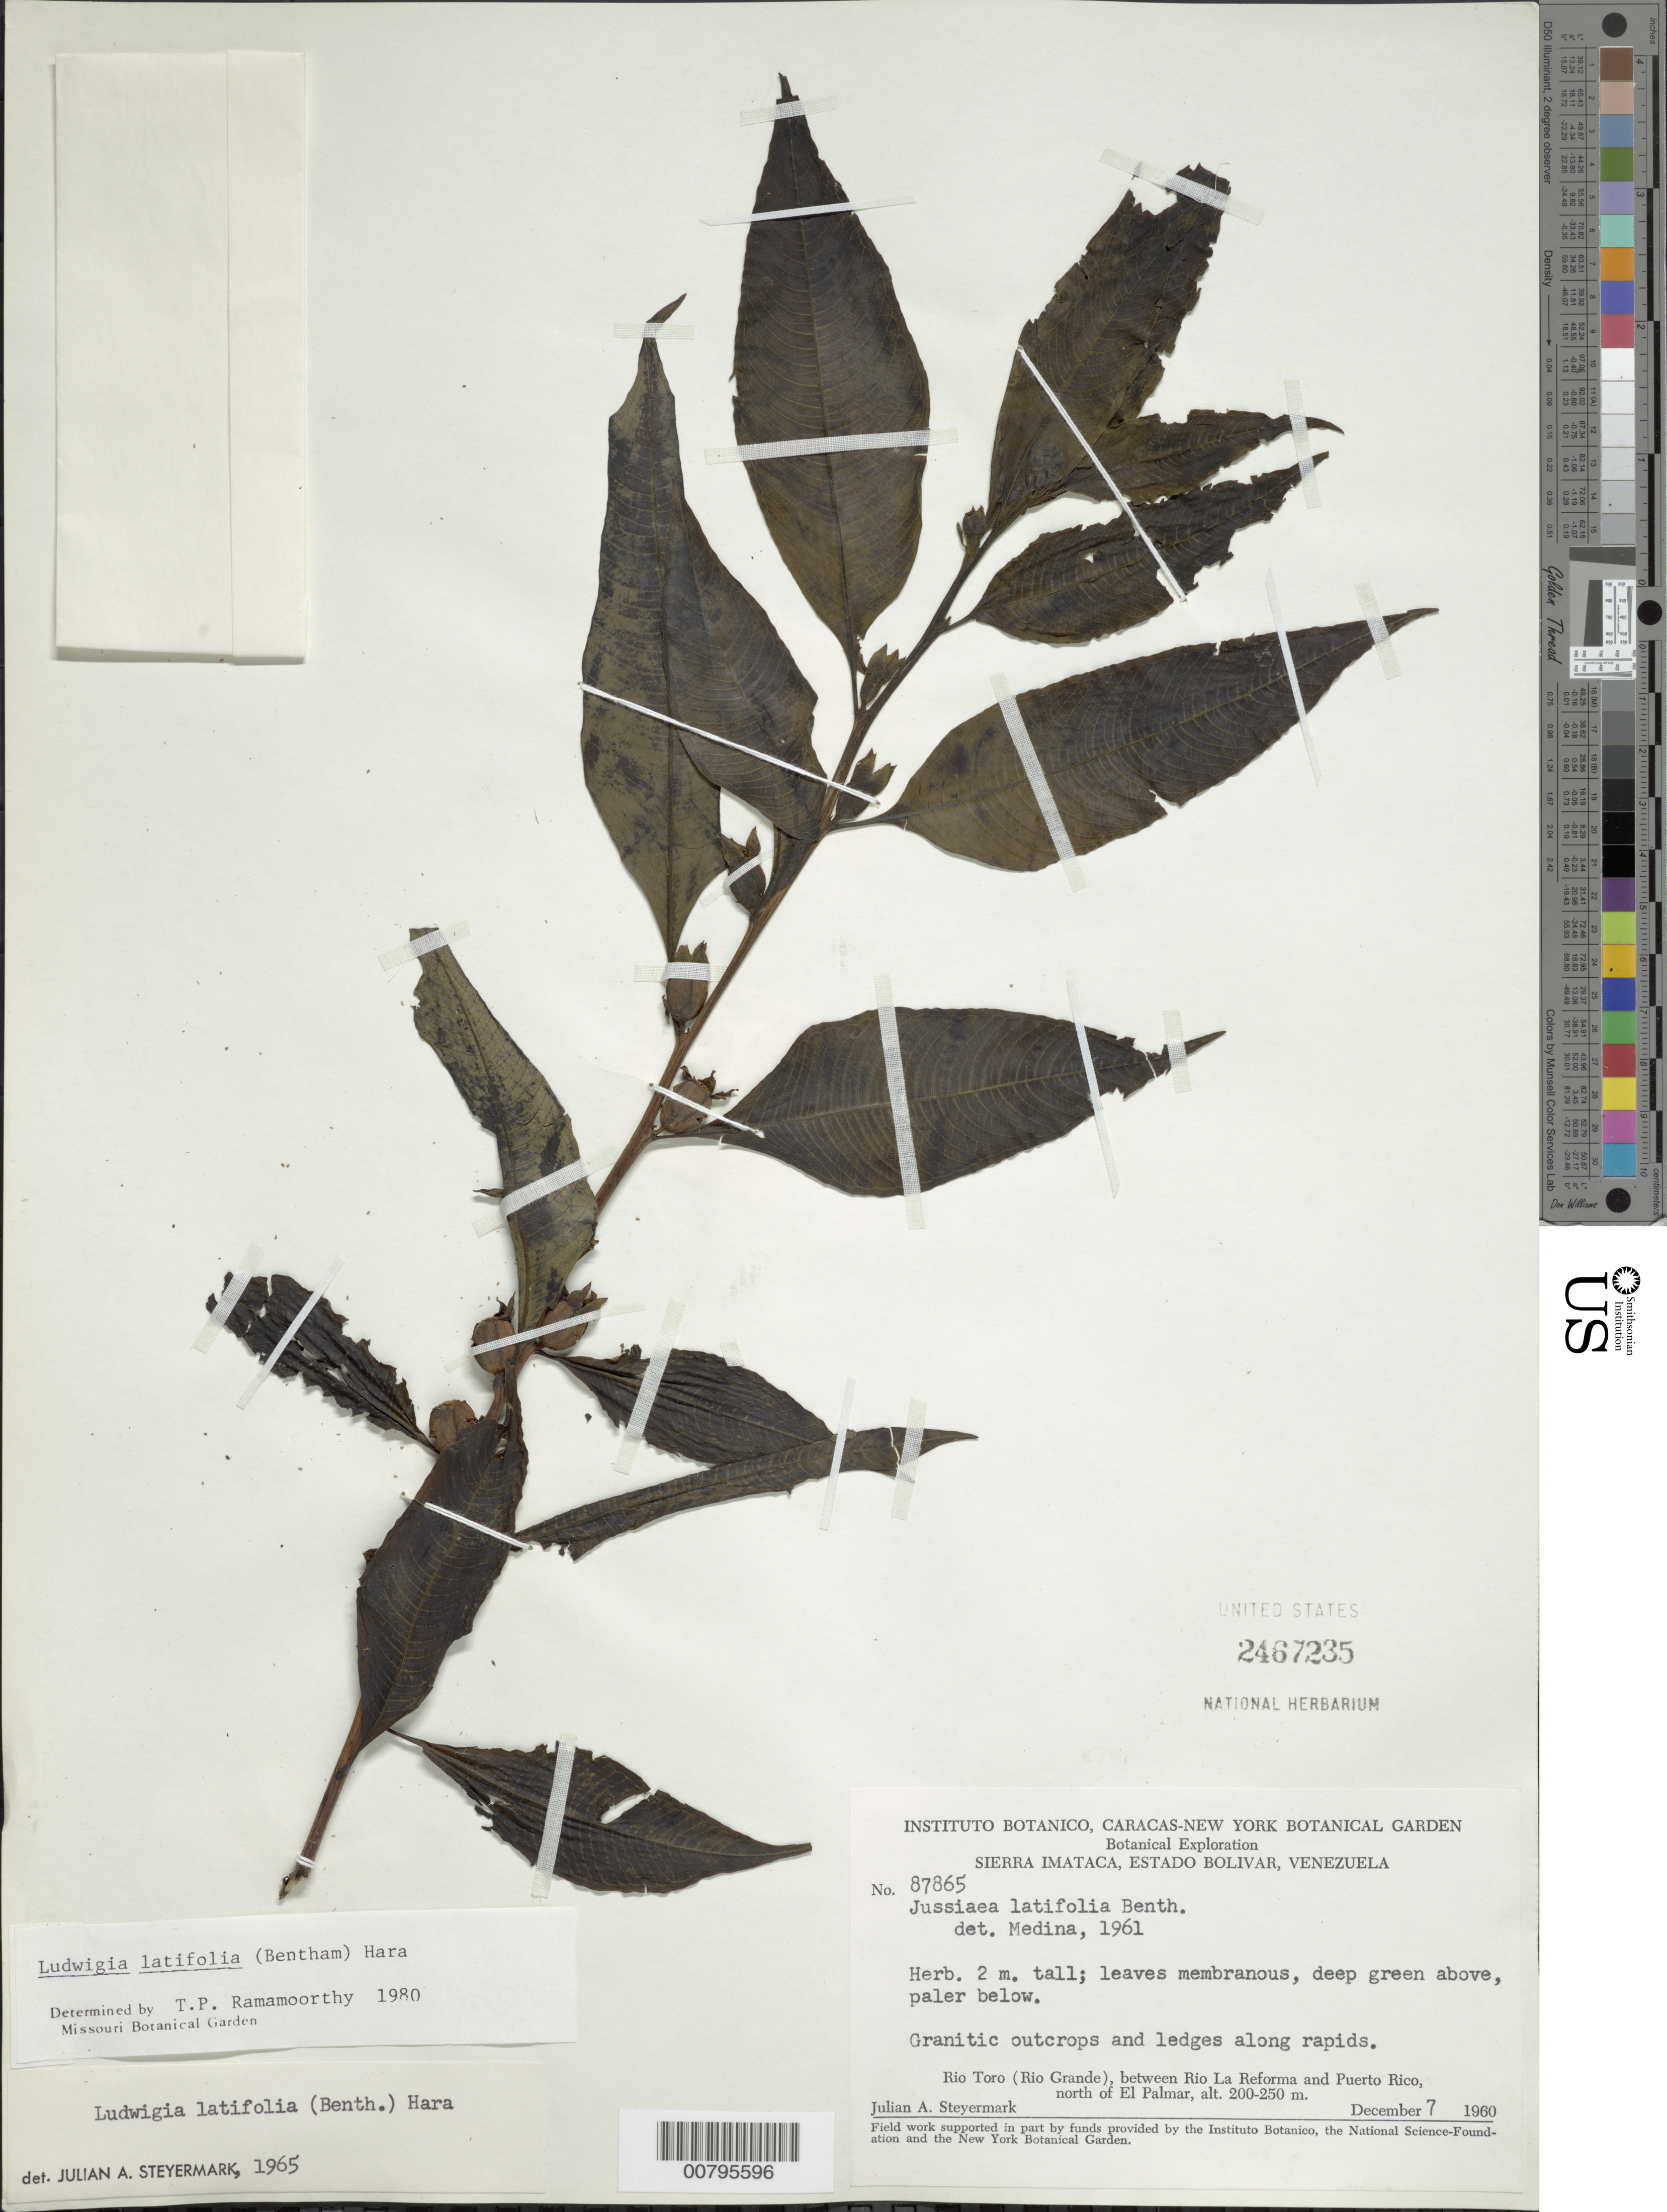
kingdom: Plantae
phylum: Tracheophyta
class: Magnoliopsida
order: Myrtales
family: Onagraceae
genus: Ludwigia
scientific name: Ludwigia latifolia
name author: (Benth.) H. Hara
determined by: Ramamoorthy, T. P.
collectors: J. Steyermark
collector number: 87865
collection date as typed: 7-Dec-60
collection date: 1960-12-07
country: Venezuela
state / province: Bolívar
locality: Sierra Imataca; Río Toro (Río Grande), between Río La Reforma and Puerto Rico, N of El Palmar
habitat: Granitic outcrops & ledges along rapids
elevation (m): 200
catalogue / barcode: US 2467235